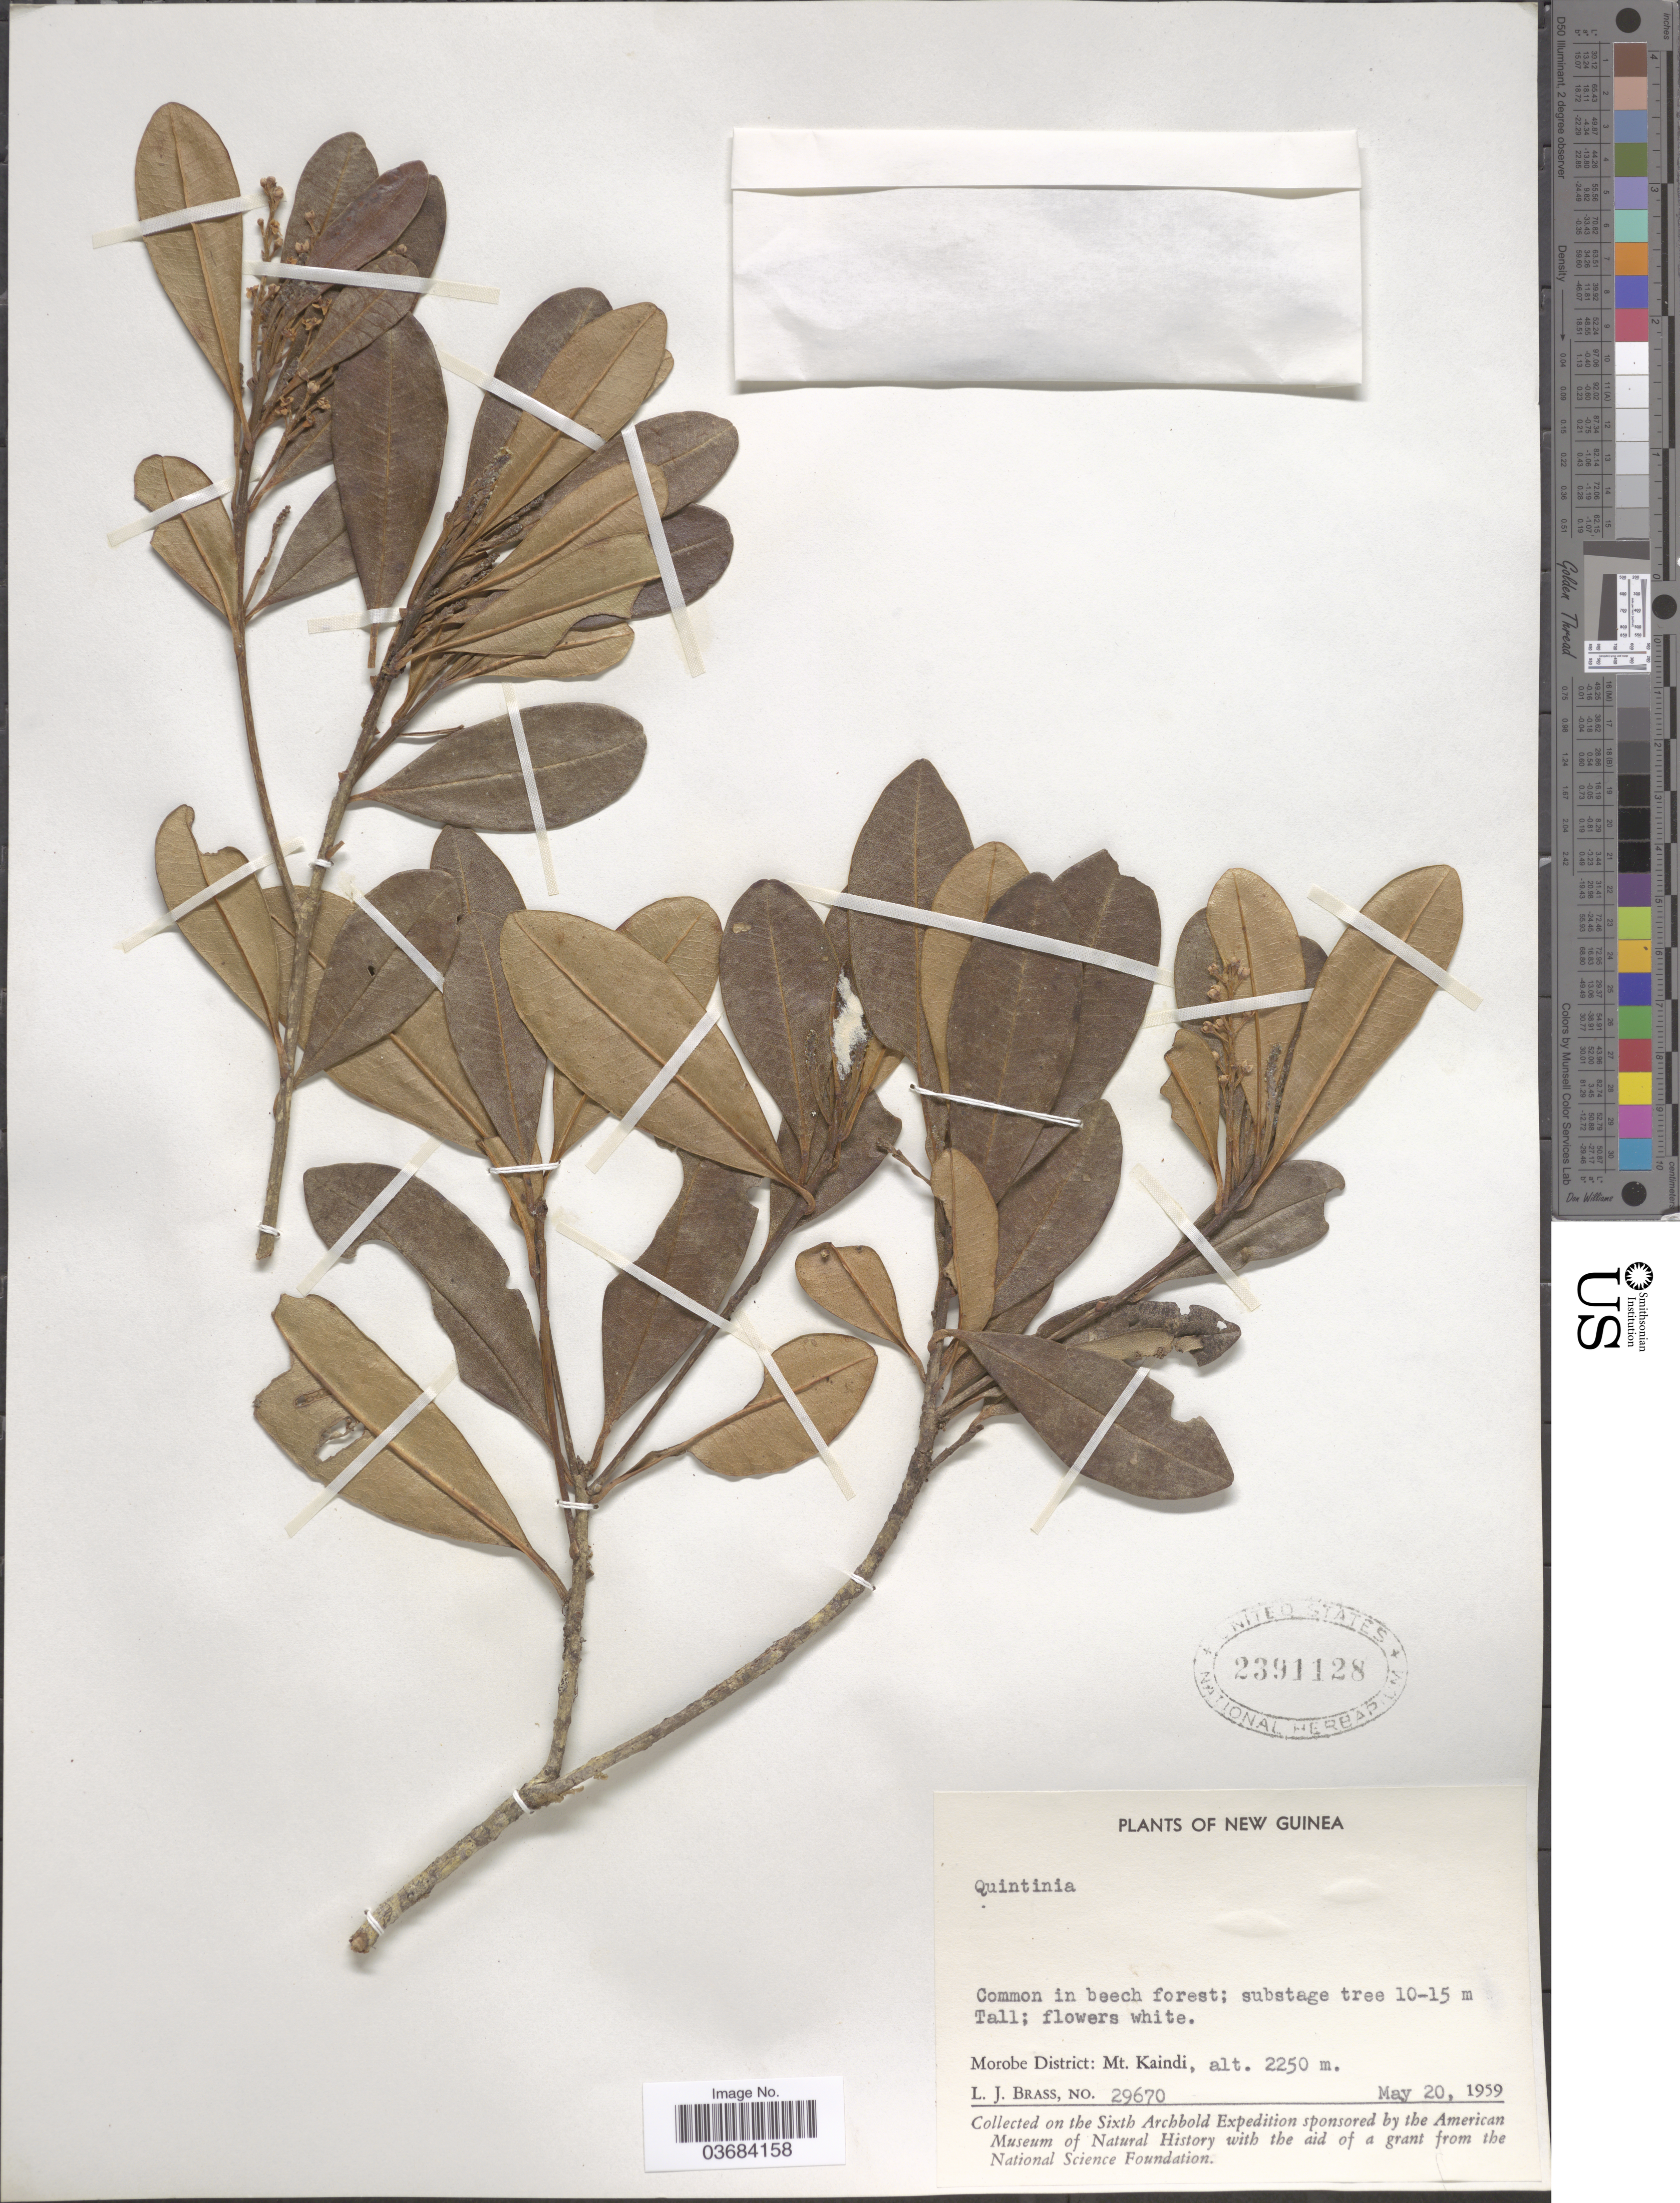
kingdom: Plantae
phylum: Tracheophyta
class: Magnoliopsida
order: Paracryphiales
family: Paracryphiaceae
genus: Quintinia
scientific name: Quintinia sp.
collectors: L. J. Brass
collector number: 29670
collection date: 1959-05-20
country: Papua New Guinea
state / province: Morobe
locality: New Guinea. Morobe District: Mt. Kaindi. Sixth Archbold Expedition.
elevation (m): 2250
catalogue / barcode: US 2391128